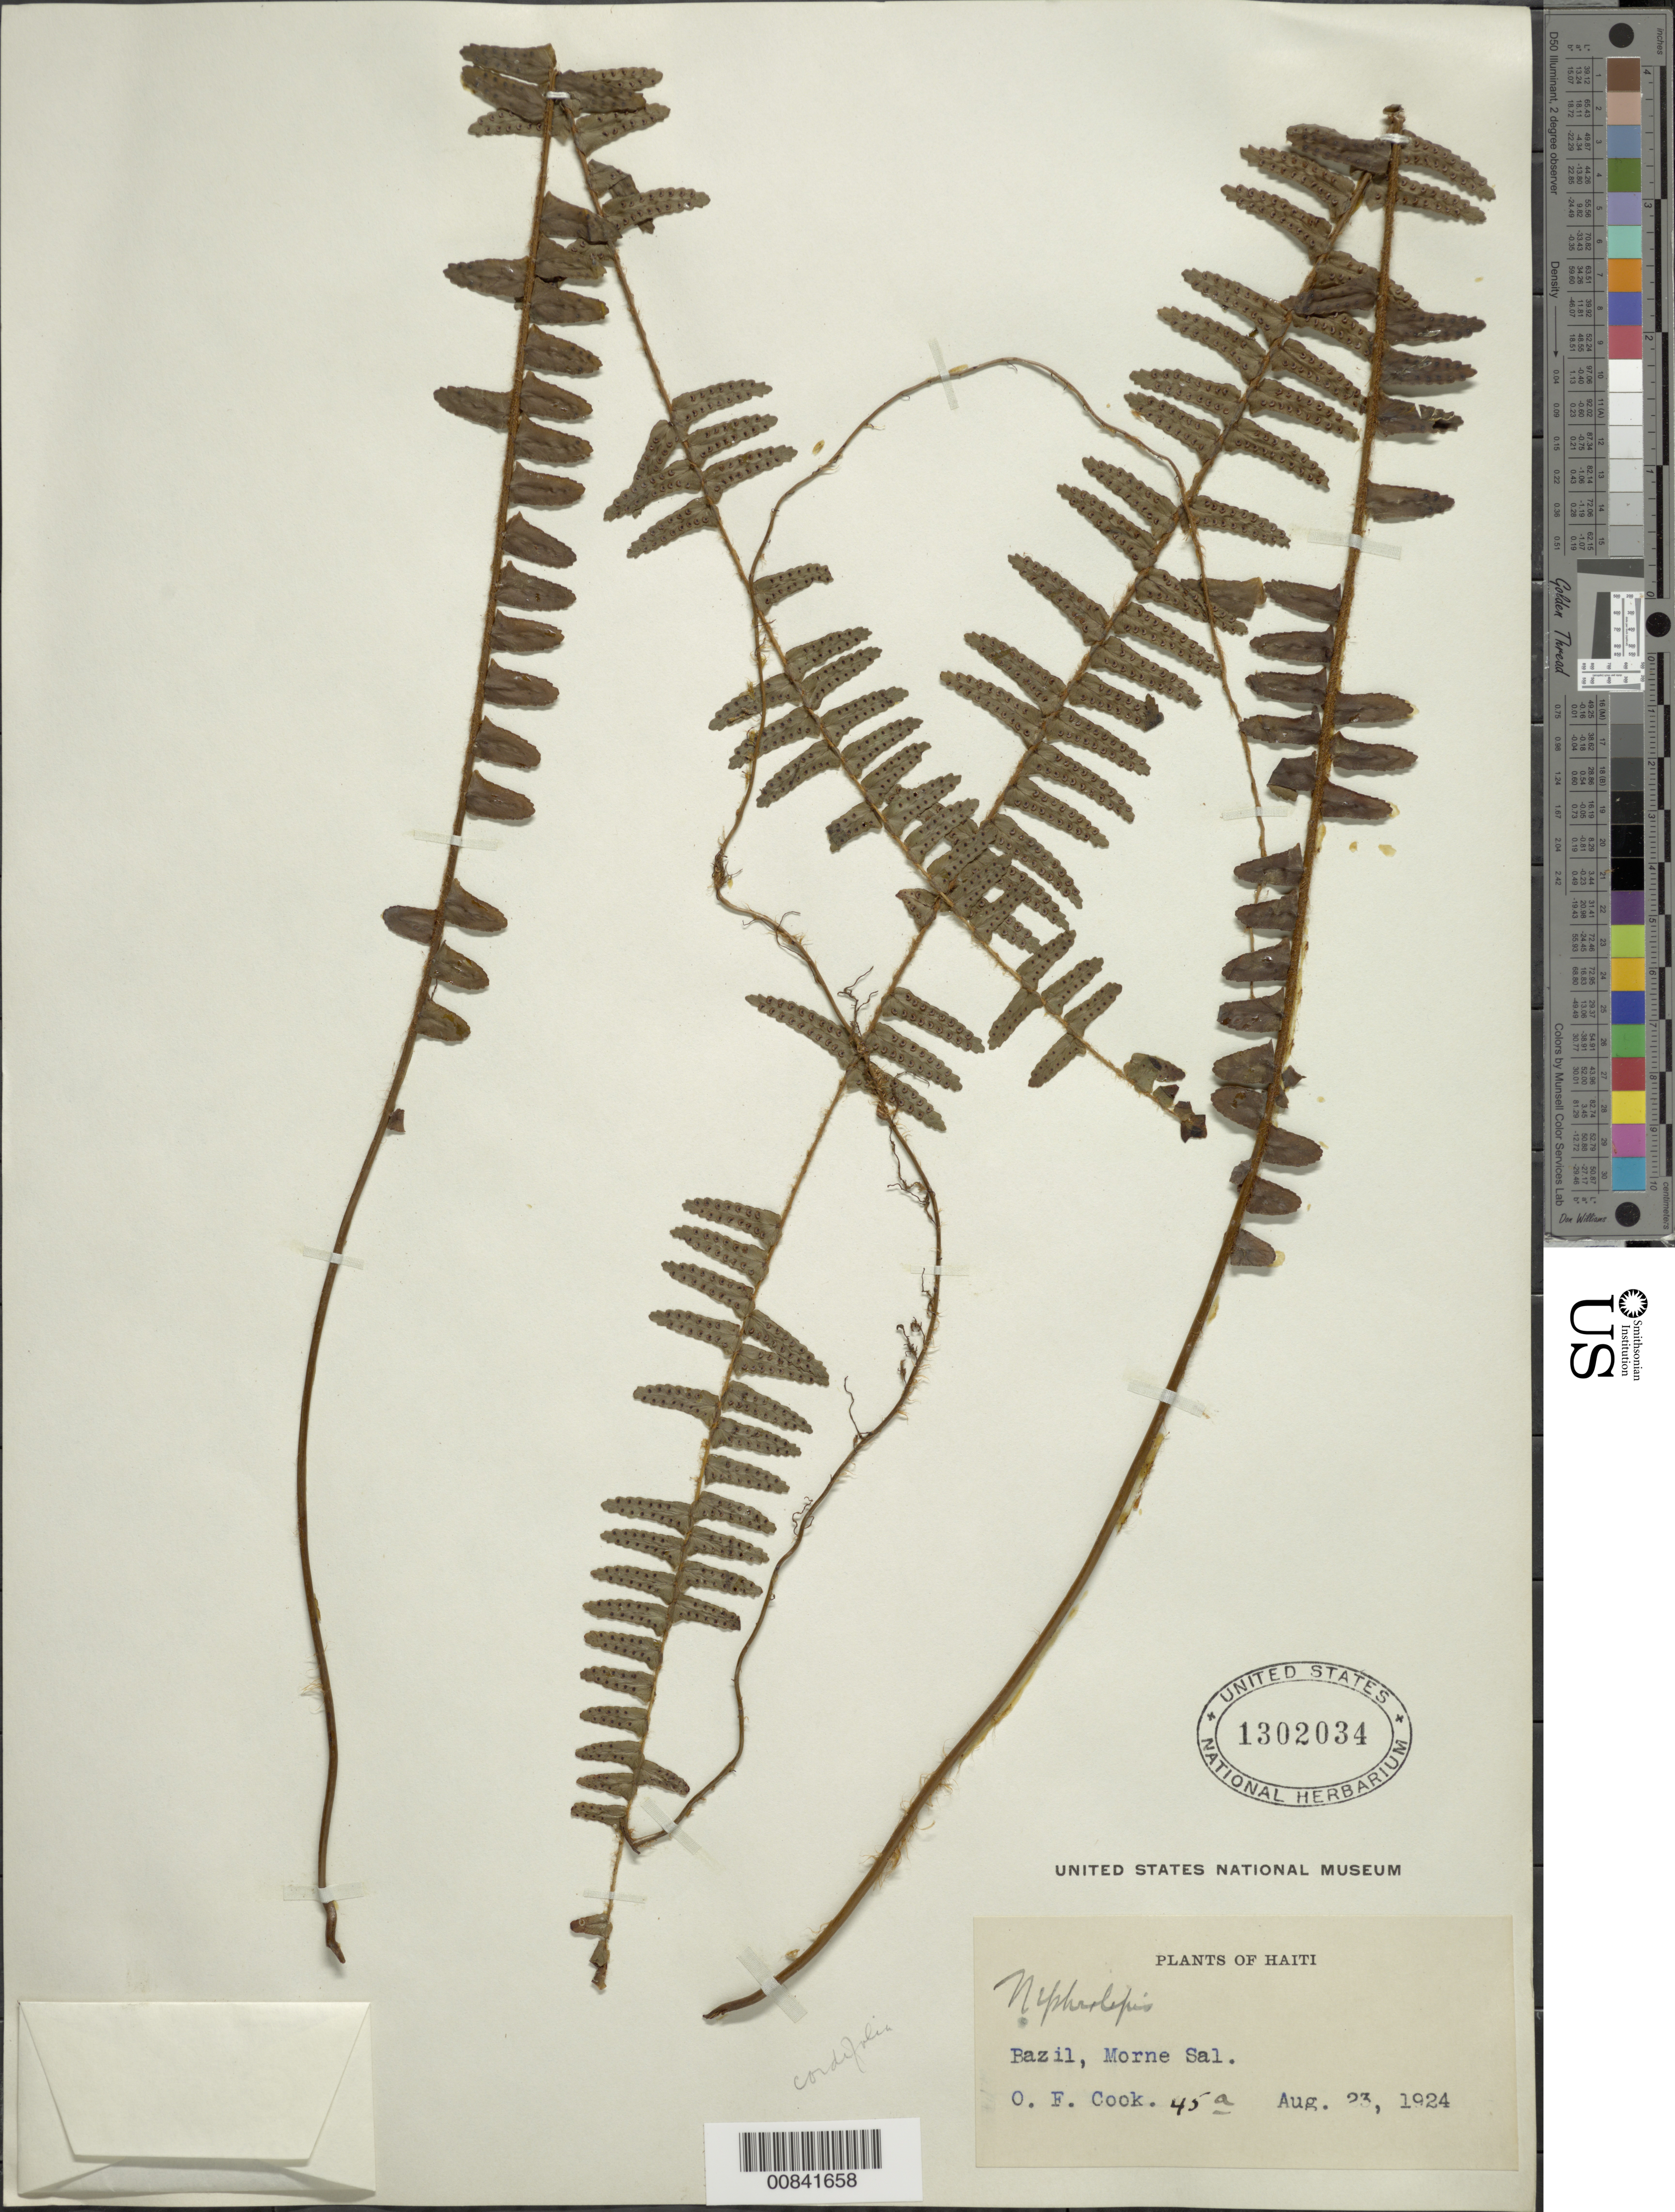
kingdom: Plantae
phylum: Tracheophyta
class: Polypodiopsida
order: Polypodiales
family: Nephrolepidaceae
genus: Nephrolepis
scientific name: Nephrolepis cordifolia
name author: (L.) C. Presl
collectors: O. F. Cook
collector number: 45a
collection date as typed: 23 Aug 1924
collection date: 1924-08-23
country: Haiti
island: Hispaniola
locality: Bazil, Morne Sal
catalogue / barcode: US 1302034